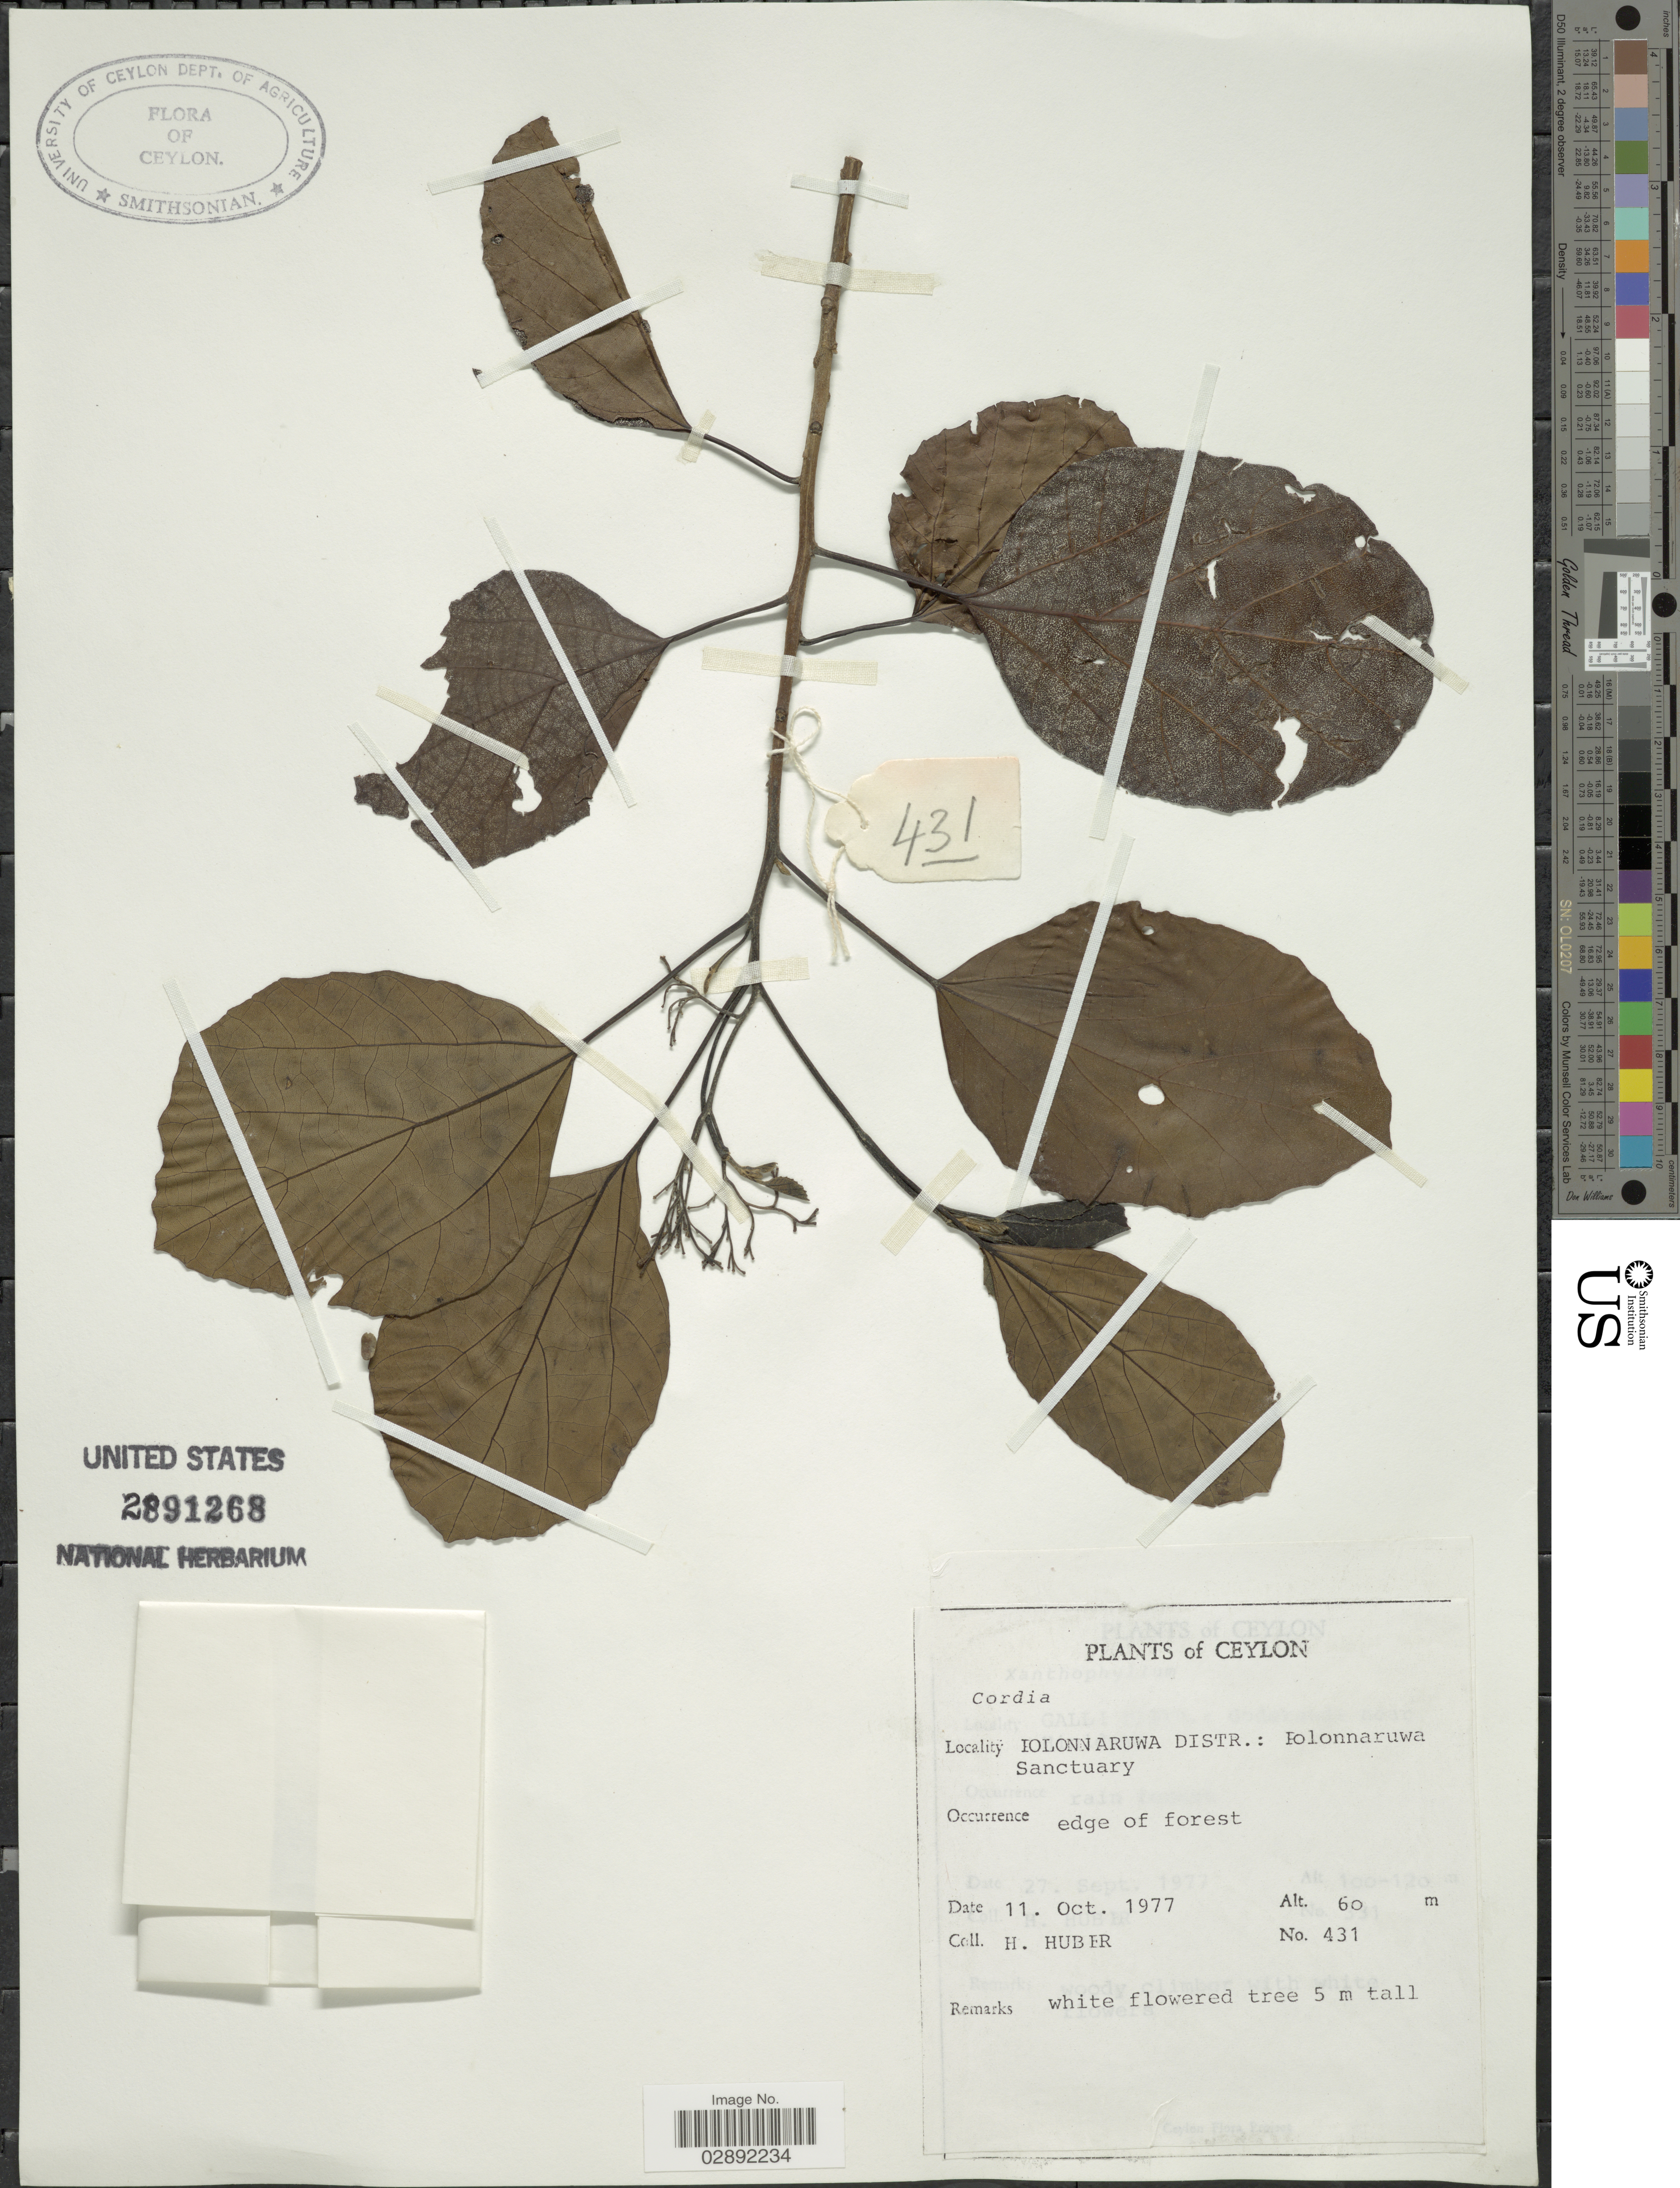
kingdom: Plantae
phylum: Tracheophyta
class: Magnoliopsida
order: Boraginales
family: Cordiaceae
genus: Cordia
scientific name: Cordia sp.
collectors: H. Huber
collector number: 431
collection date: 1977-10-11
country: Sri Lanka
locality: Ceylon. Polonnaruwa Distr.: Polonnaruwa Sanctuary.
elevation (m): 60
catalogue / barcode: US 2891268